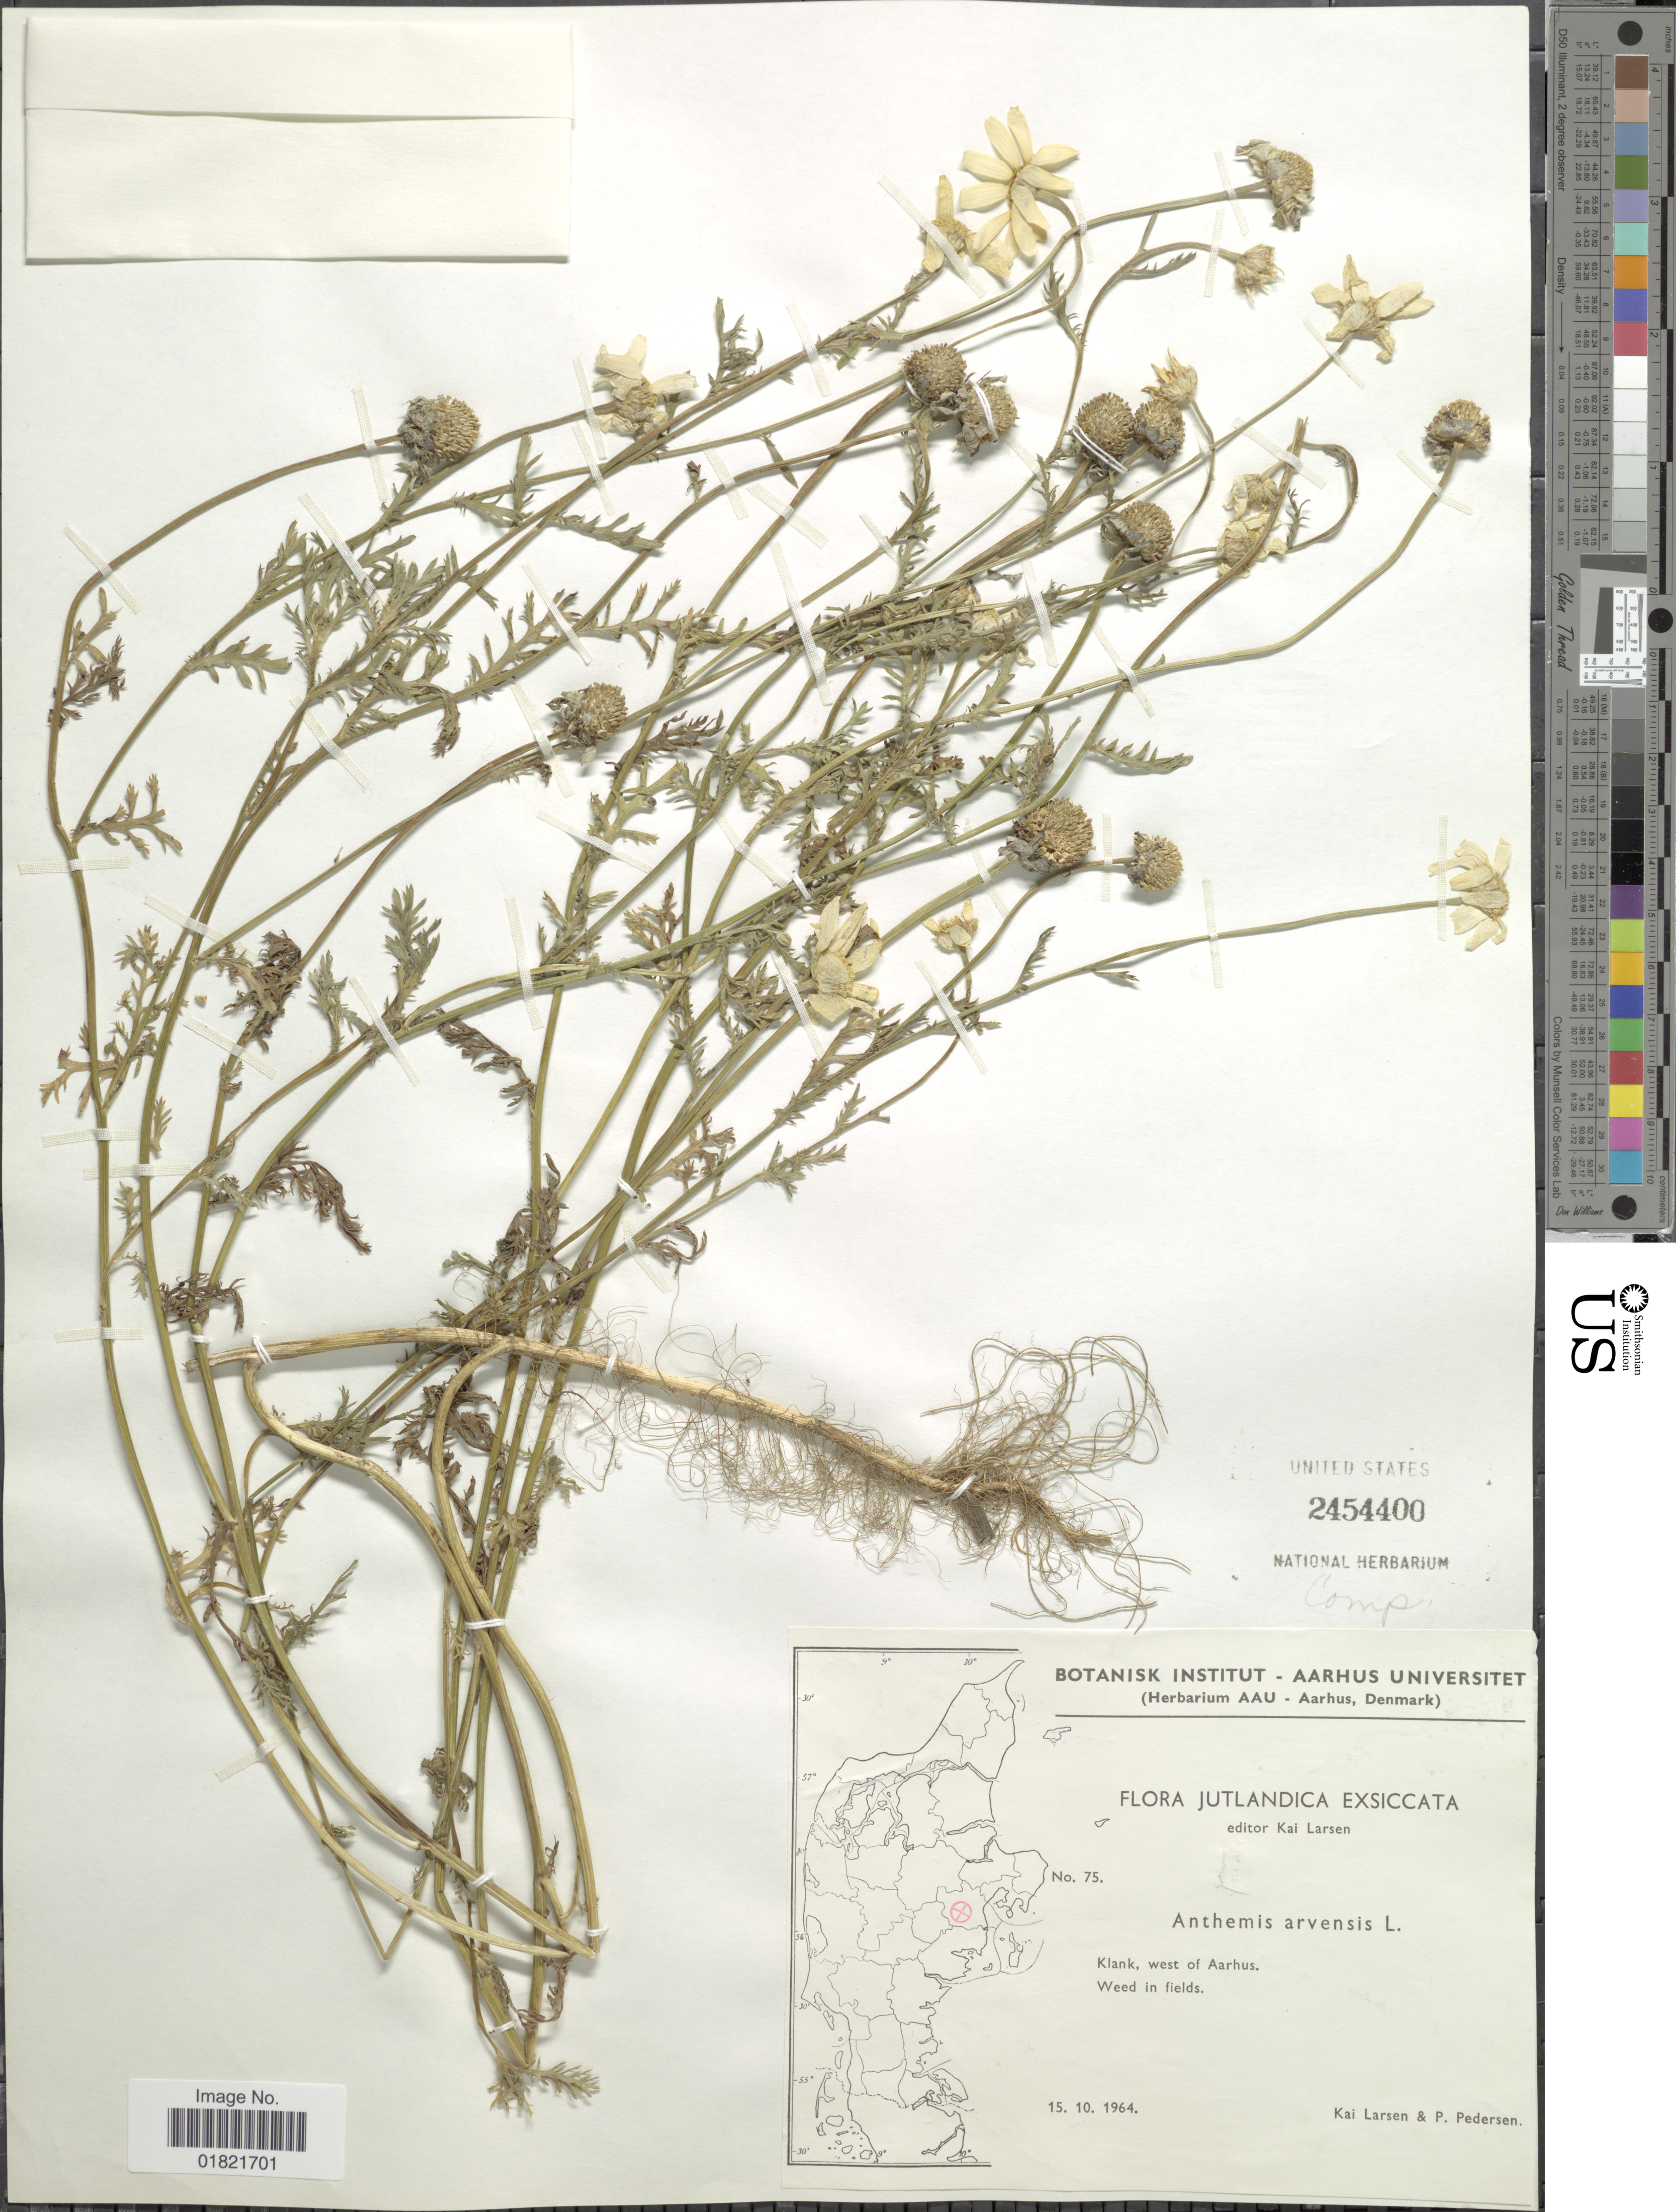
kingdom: Plantae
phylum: Tracheophyta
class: Magnoliopsida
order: Asterales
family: Asteraceae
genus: Anthemis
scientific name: Anthemis arvensis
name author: L.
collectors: K. Larsen & P. Pedersen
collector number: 75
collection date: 1964-10-15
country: Denmark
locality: Jutlandica, Klank, west of Aarhus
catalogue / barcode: US 2454400